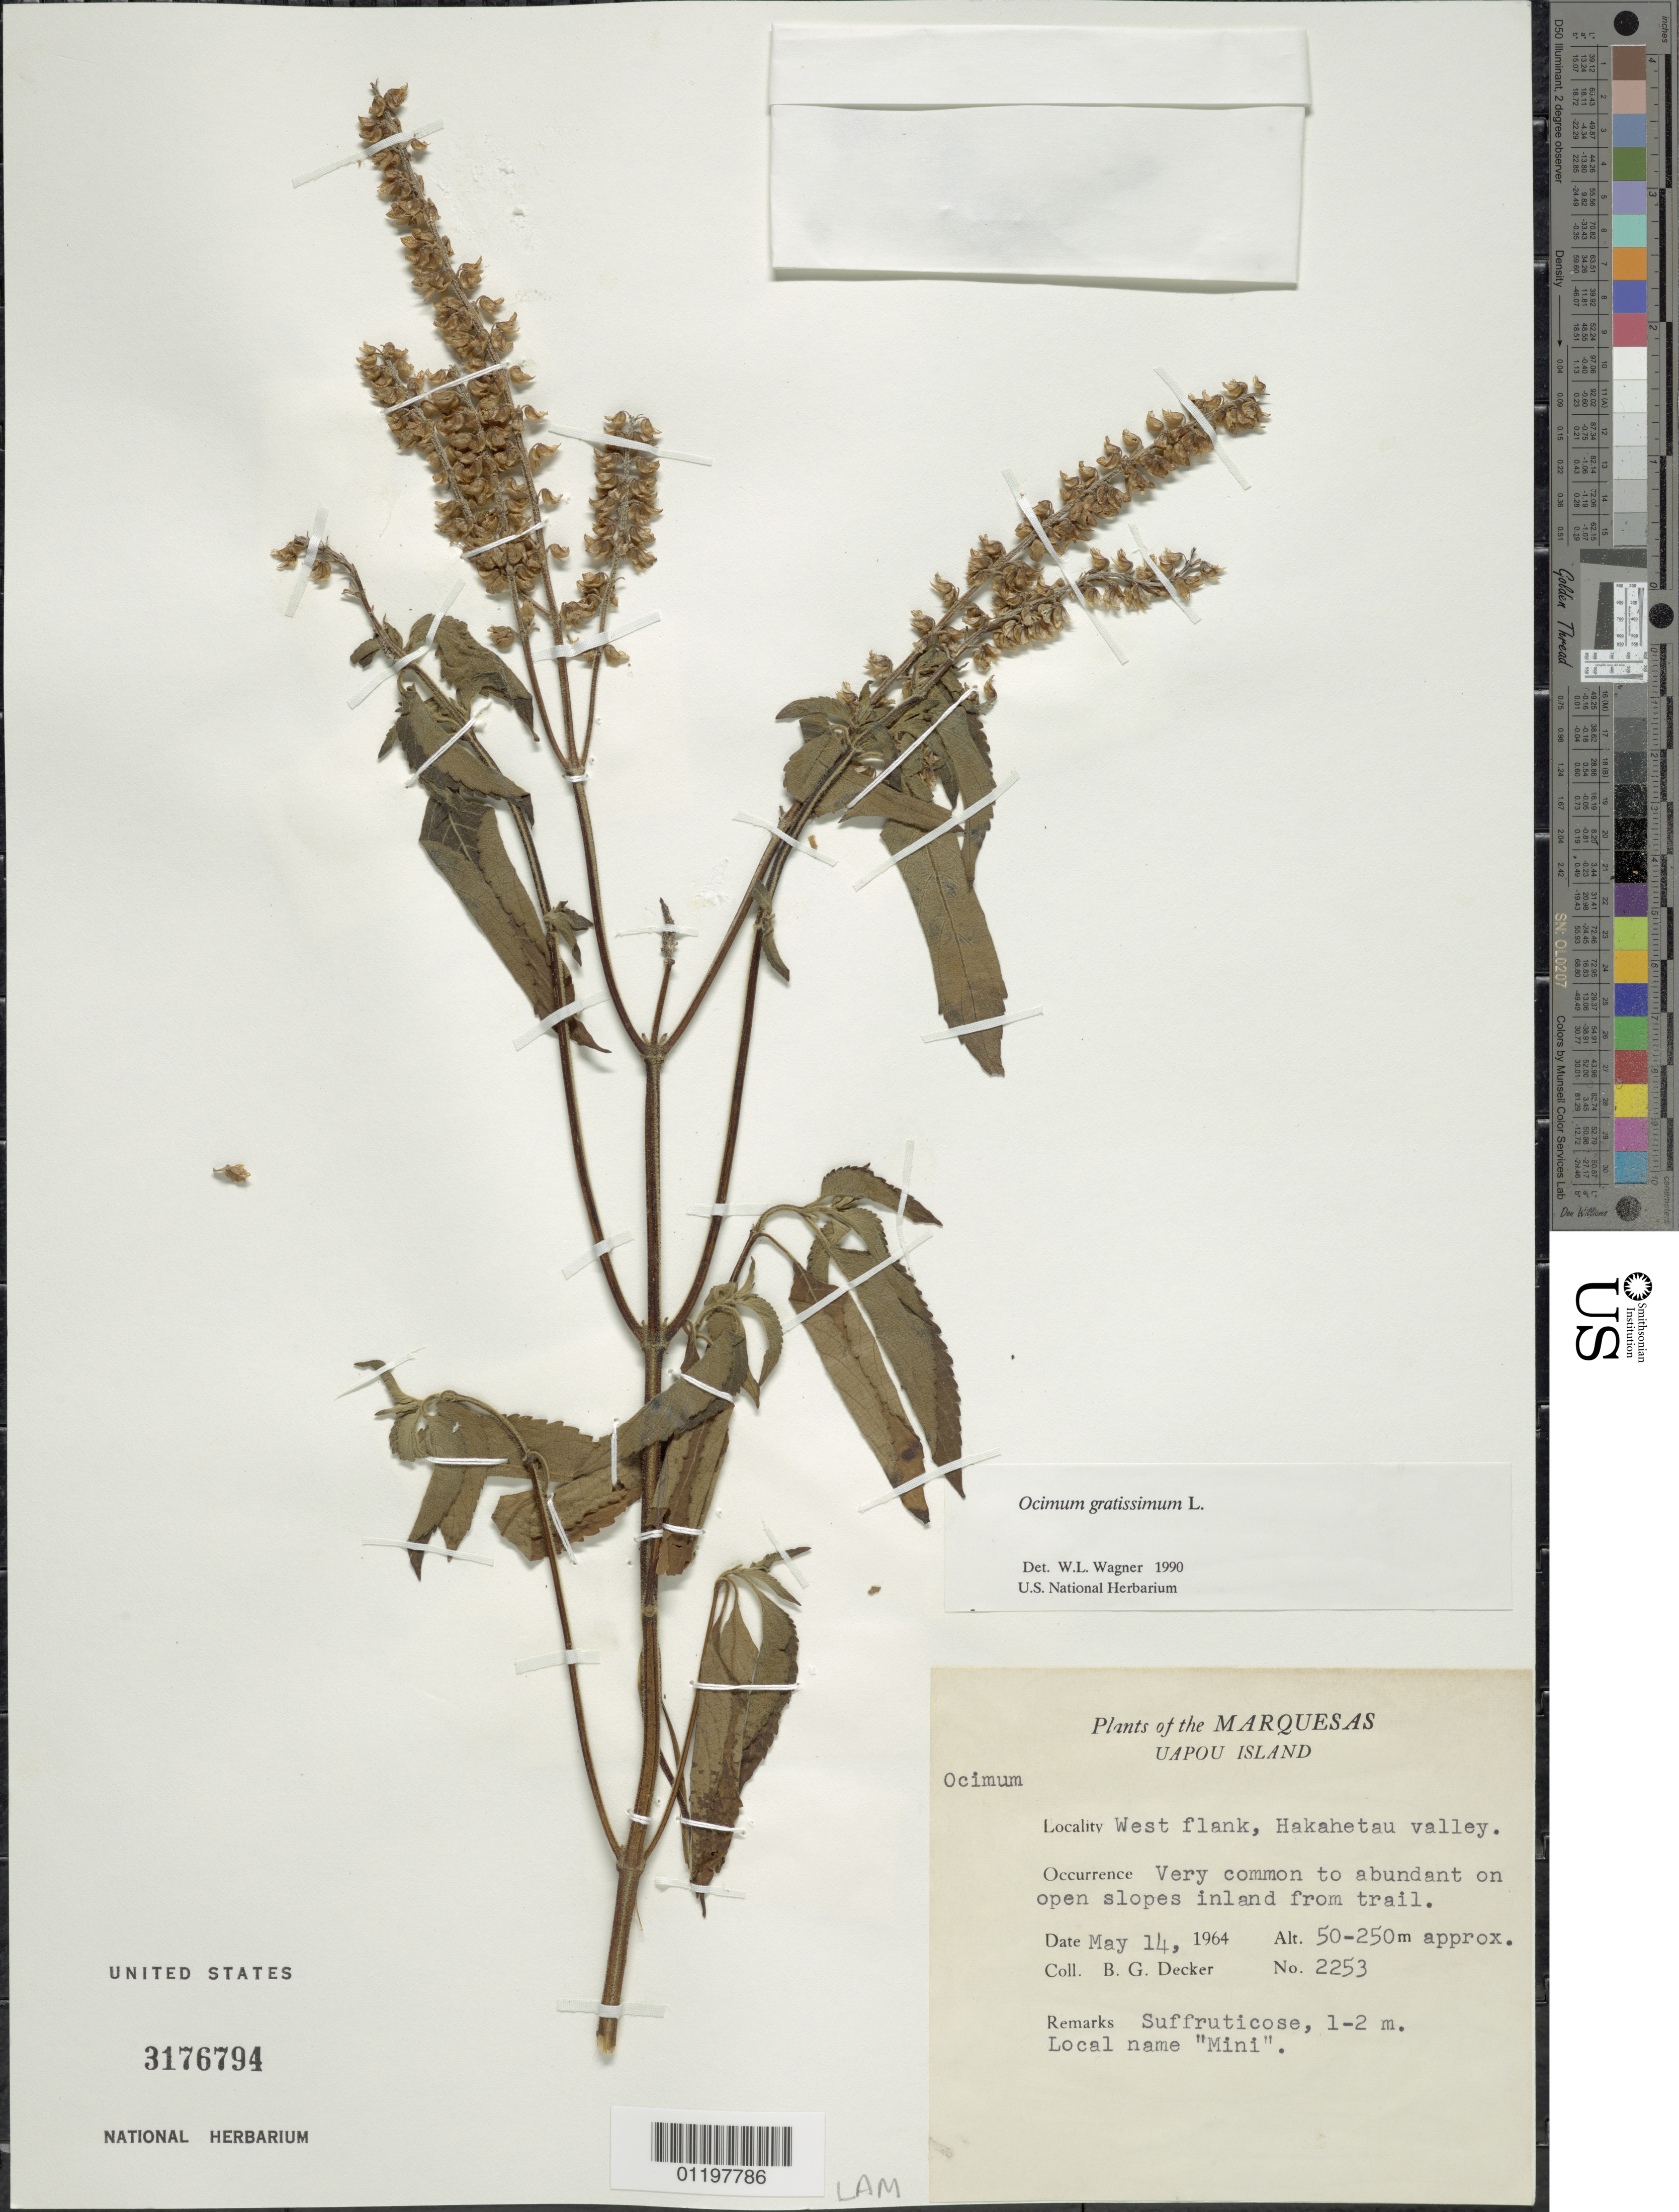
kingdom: Plantae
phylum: Tracheophyta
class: Magnoliopsida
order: Lamiales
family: Lamiaceae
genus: Ocimum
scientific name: Ocimum gratissimum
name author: L.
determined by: Wagner, W. L., (BOT), Smithsonian Institution - National Museum of Natural History (UNITED STATES)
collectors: B. G. Decker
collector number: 2253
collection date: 1964-05-14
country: French Polynesia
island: Ua Pou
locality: Hakahetau Valley, W flank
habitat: On open slopes inland from trail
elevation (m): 50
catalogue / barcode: US 3176794